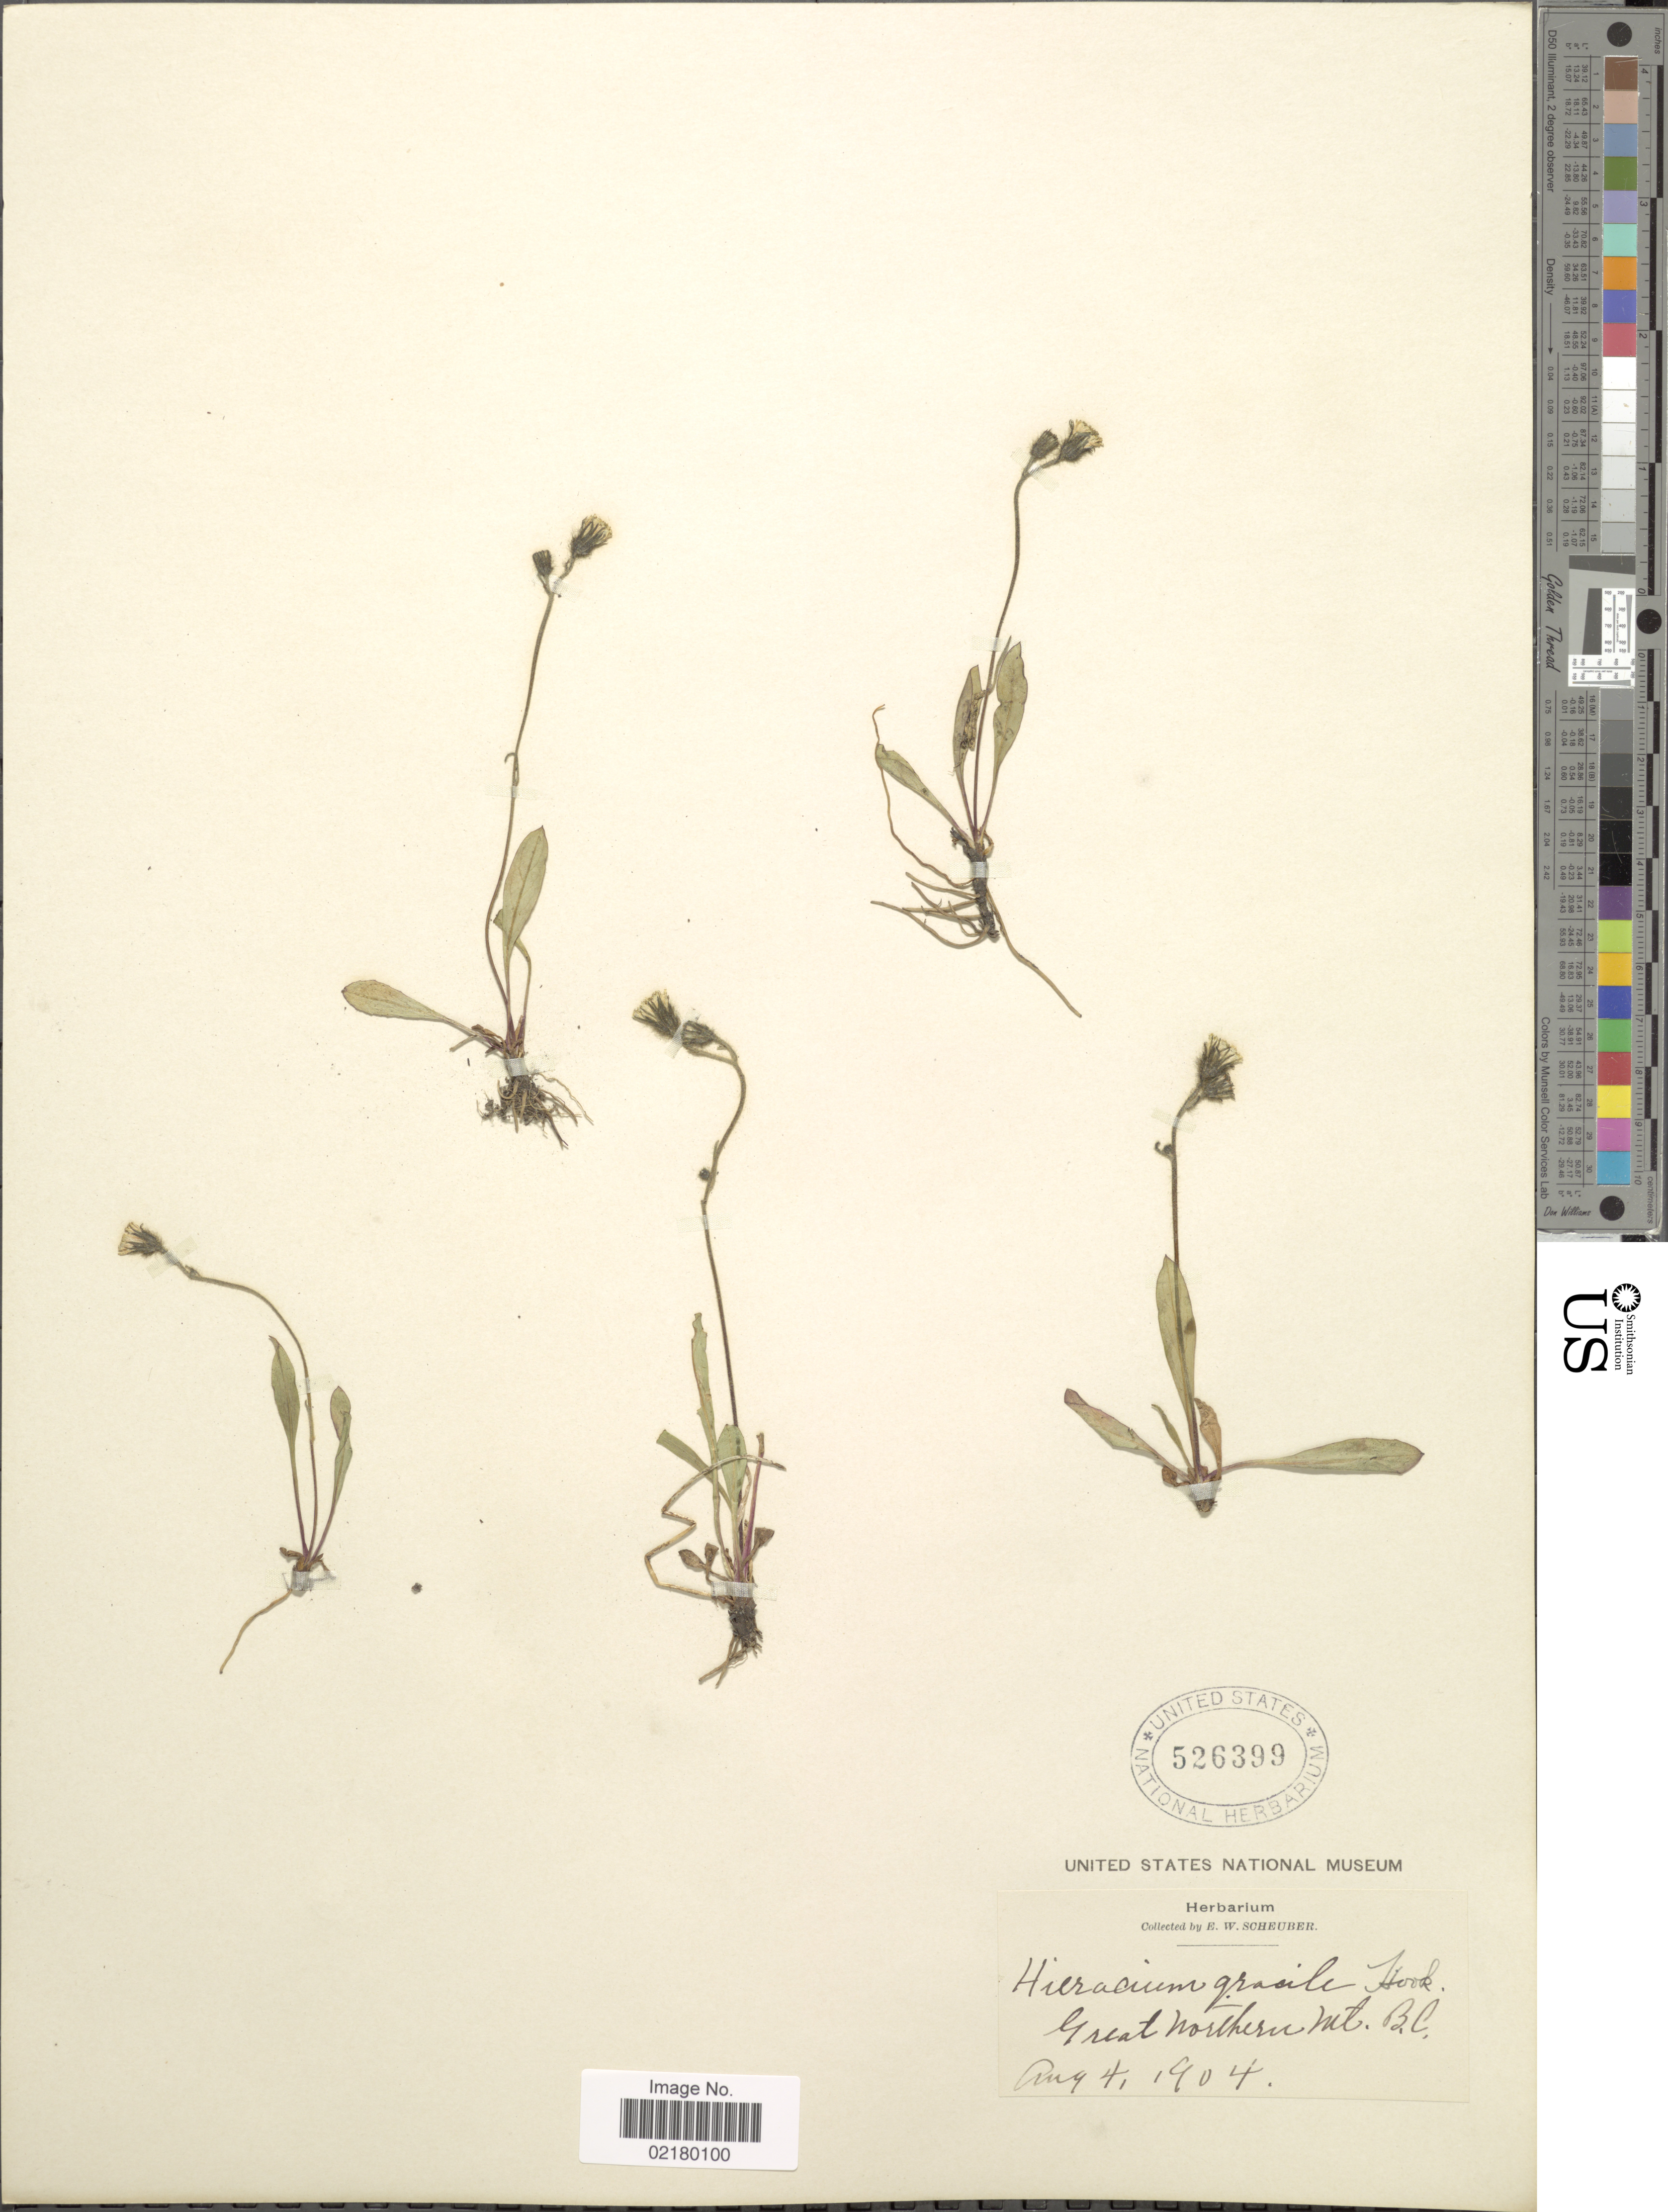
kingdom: Plantae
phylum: Tracheophyta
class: Magnoliopsida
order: Asterales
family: Asteraceae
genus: Hieracium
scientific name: Hieracium triste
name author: Willd. ex Spreng.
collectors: E. Scheuber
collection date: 1904-08-04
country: Canada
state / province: British Columbia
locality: Great Northern Mt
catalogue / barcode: US 526399